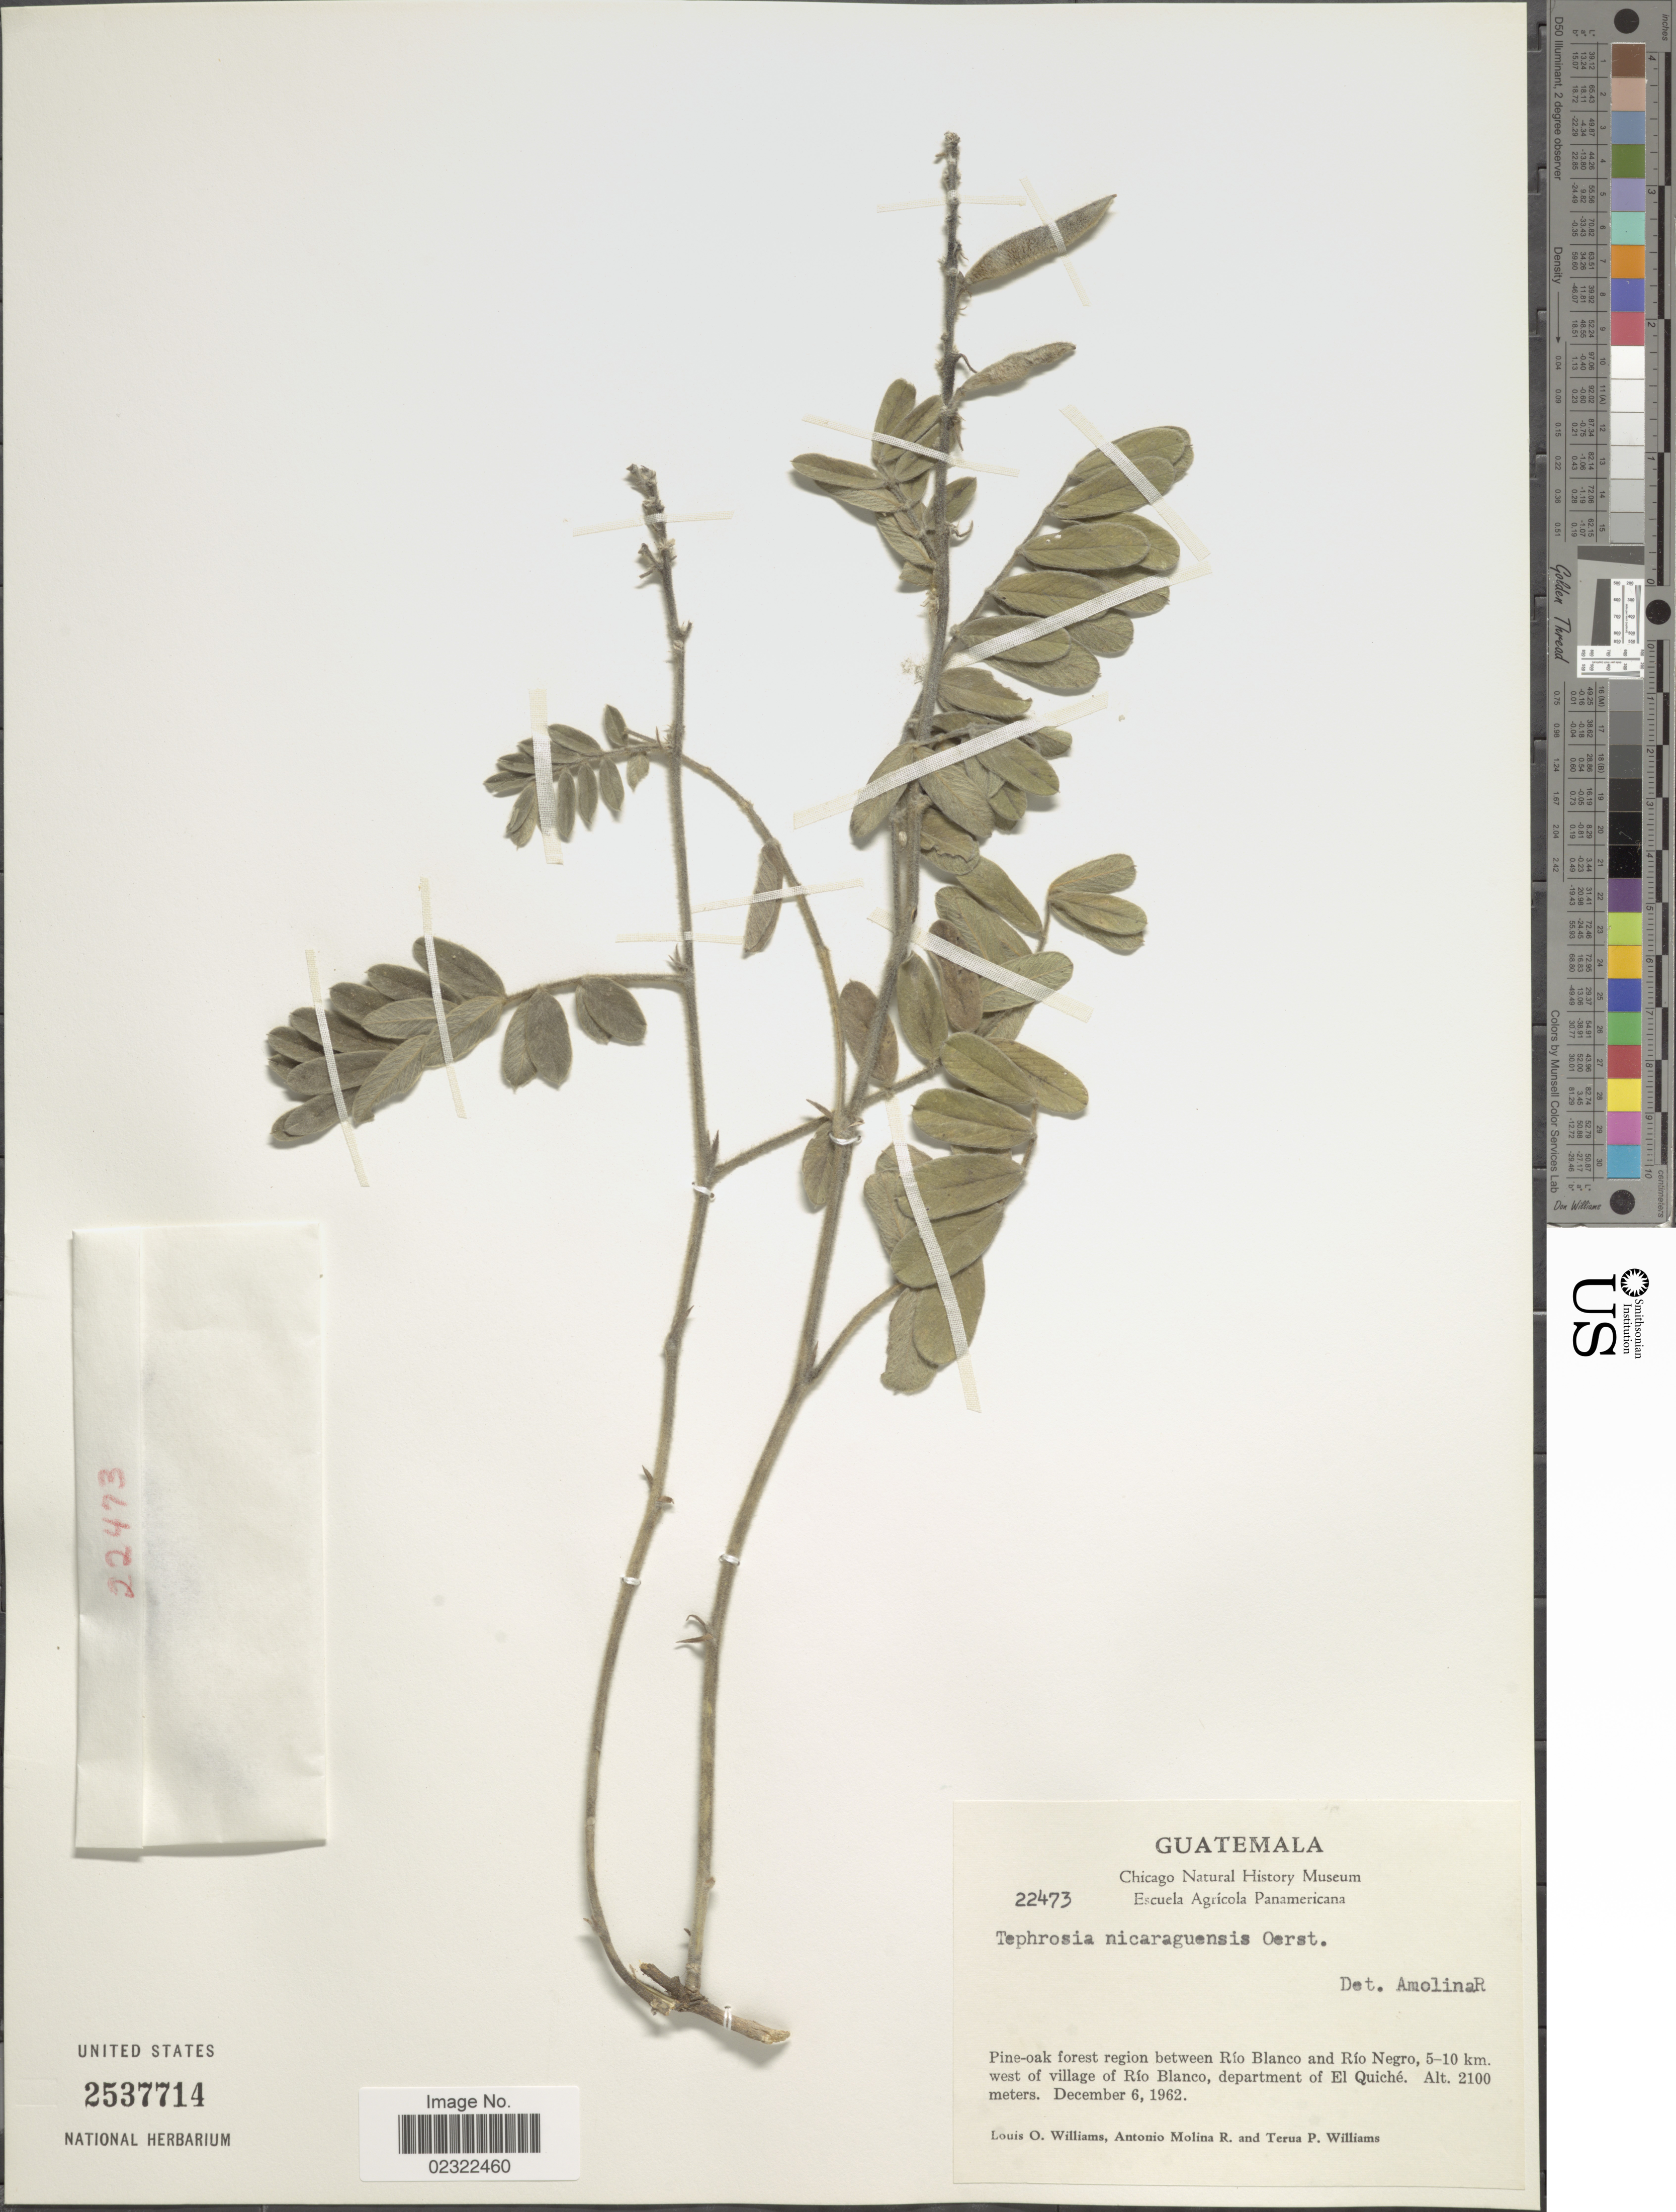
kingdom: Plantae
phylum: Tracheophyta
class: Magnoliopsida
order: Fabales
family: Fabaceae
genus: Tephrosia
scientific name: Tephrosia nicaraguensis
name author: Oerst.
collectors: L. O. Williams, A. Molina R. & T. P. Williams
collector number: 22473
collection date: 1962-12-06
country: Guatemala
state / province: El Quiché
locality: Pine Oak Forest region between Rio Blanco and Rio Negro, 5-10 km west of village of Rio Blanco, department of El Quiche.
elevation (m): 2100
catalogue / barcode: US 2537714